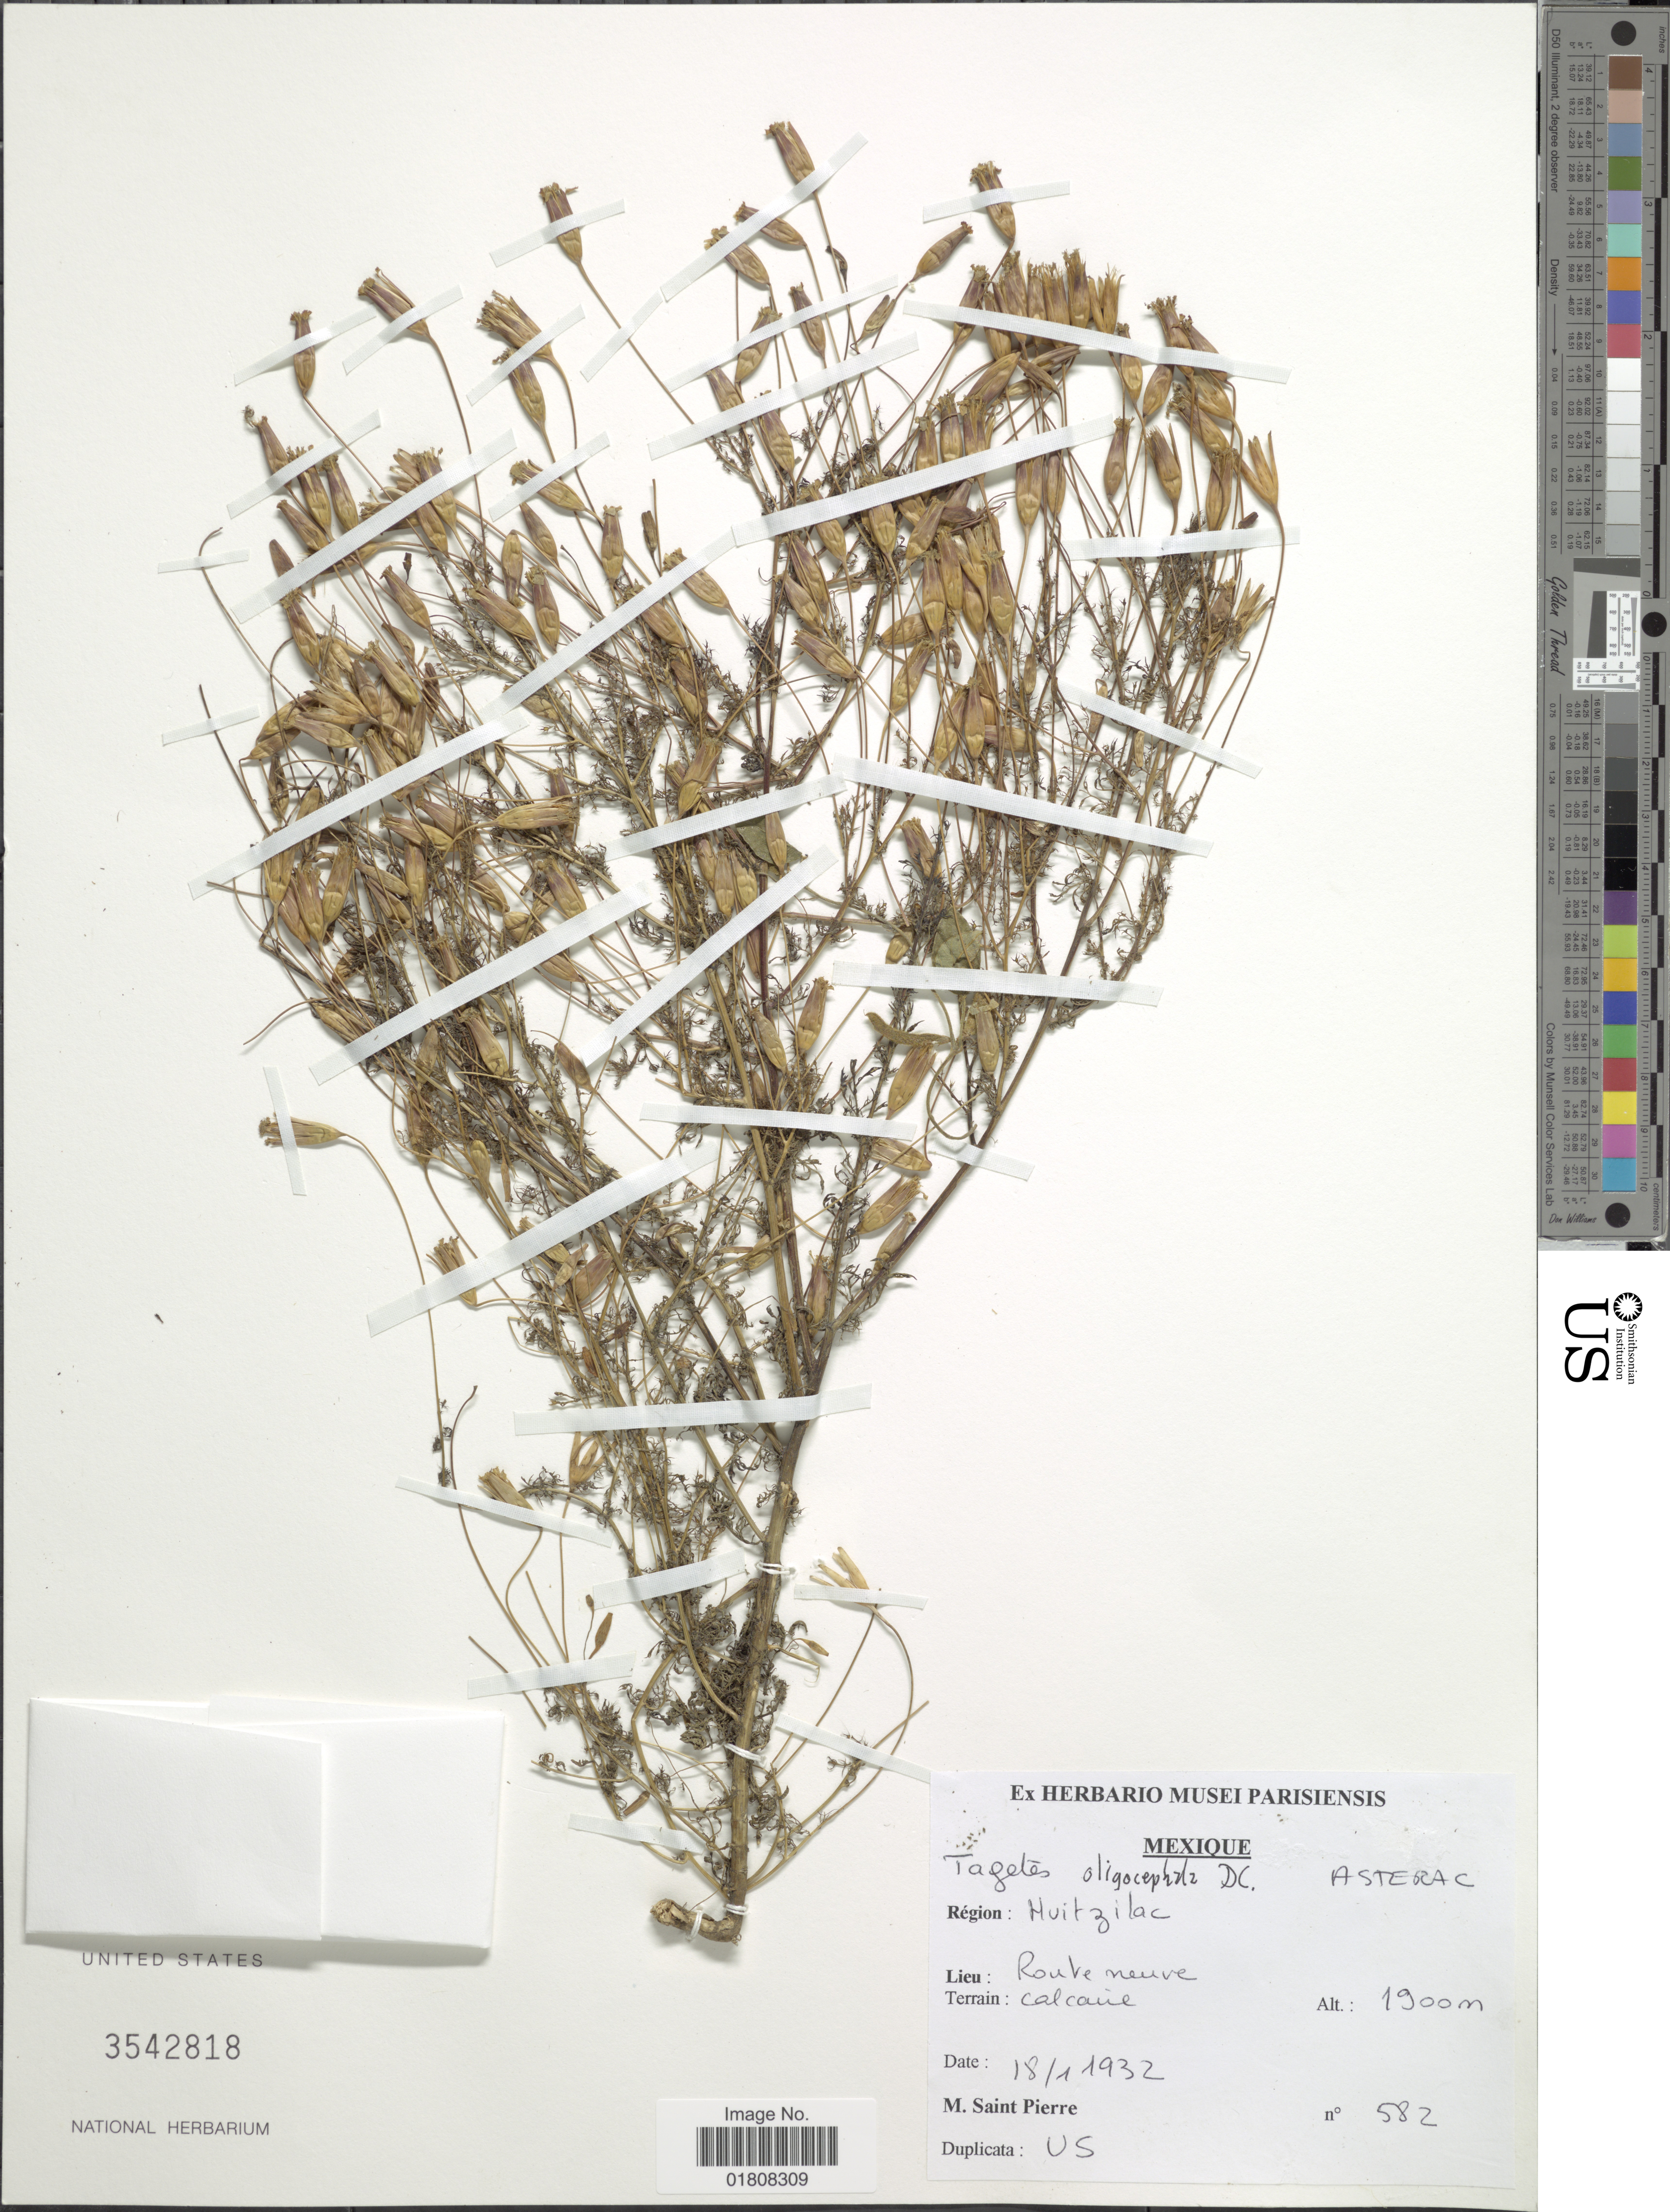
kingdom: Plantae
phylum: Tracheophyta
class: Magnoliopsida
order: Asterales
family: Asteraceae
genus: Tagetes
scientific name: Tagetes subulata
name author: Cerv.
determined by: Schiavinato, Dario J.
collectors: M. Saint-Pierre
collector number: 582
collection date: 1932-01-18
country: Mexico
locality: Huitzilac, Route Nueve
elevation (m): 1900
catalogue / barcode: US 3542818